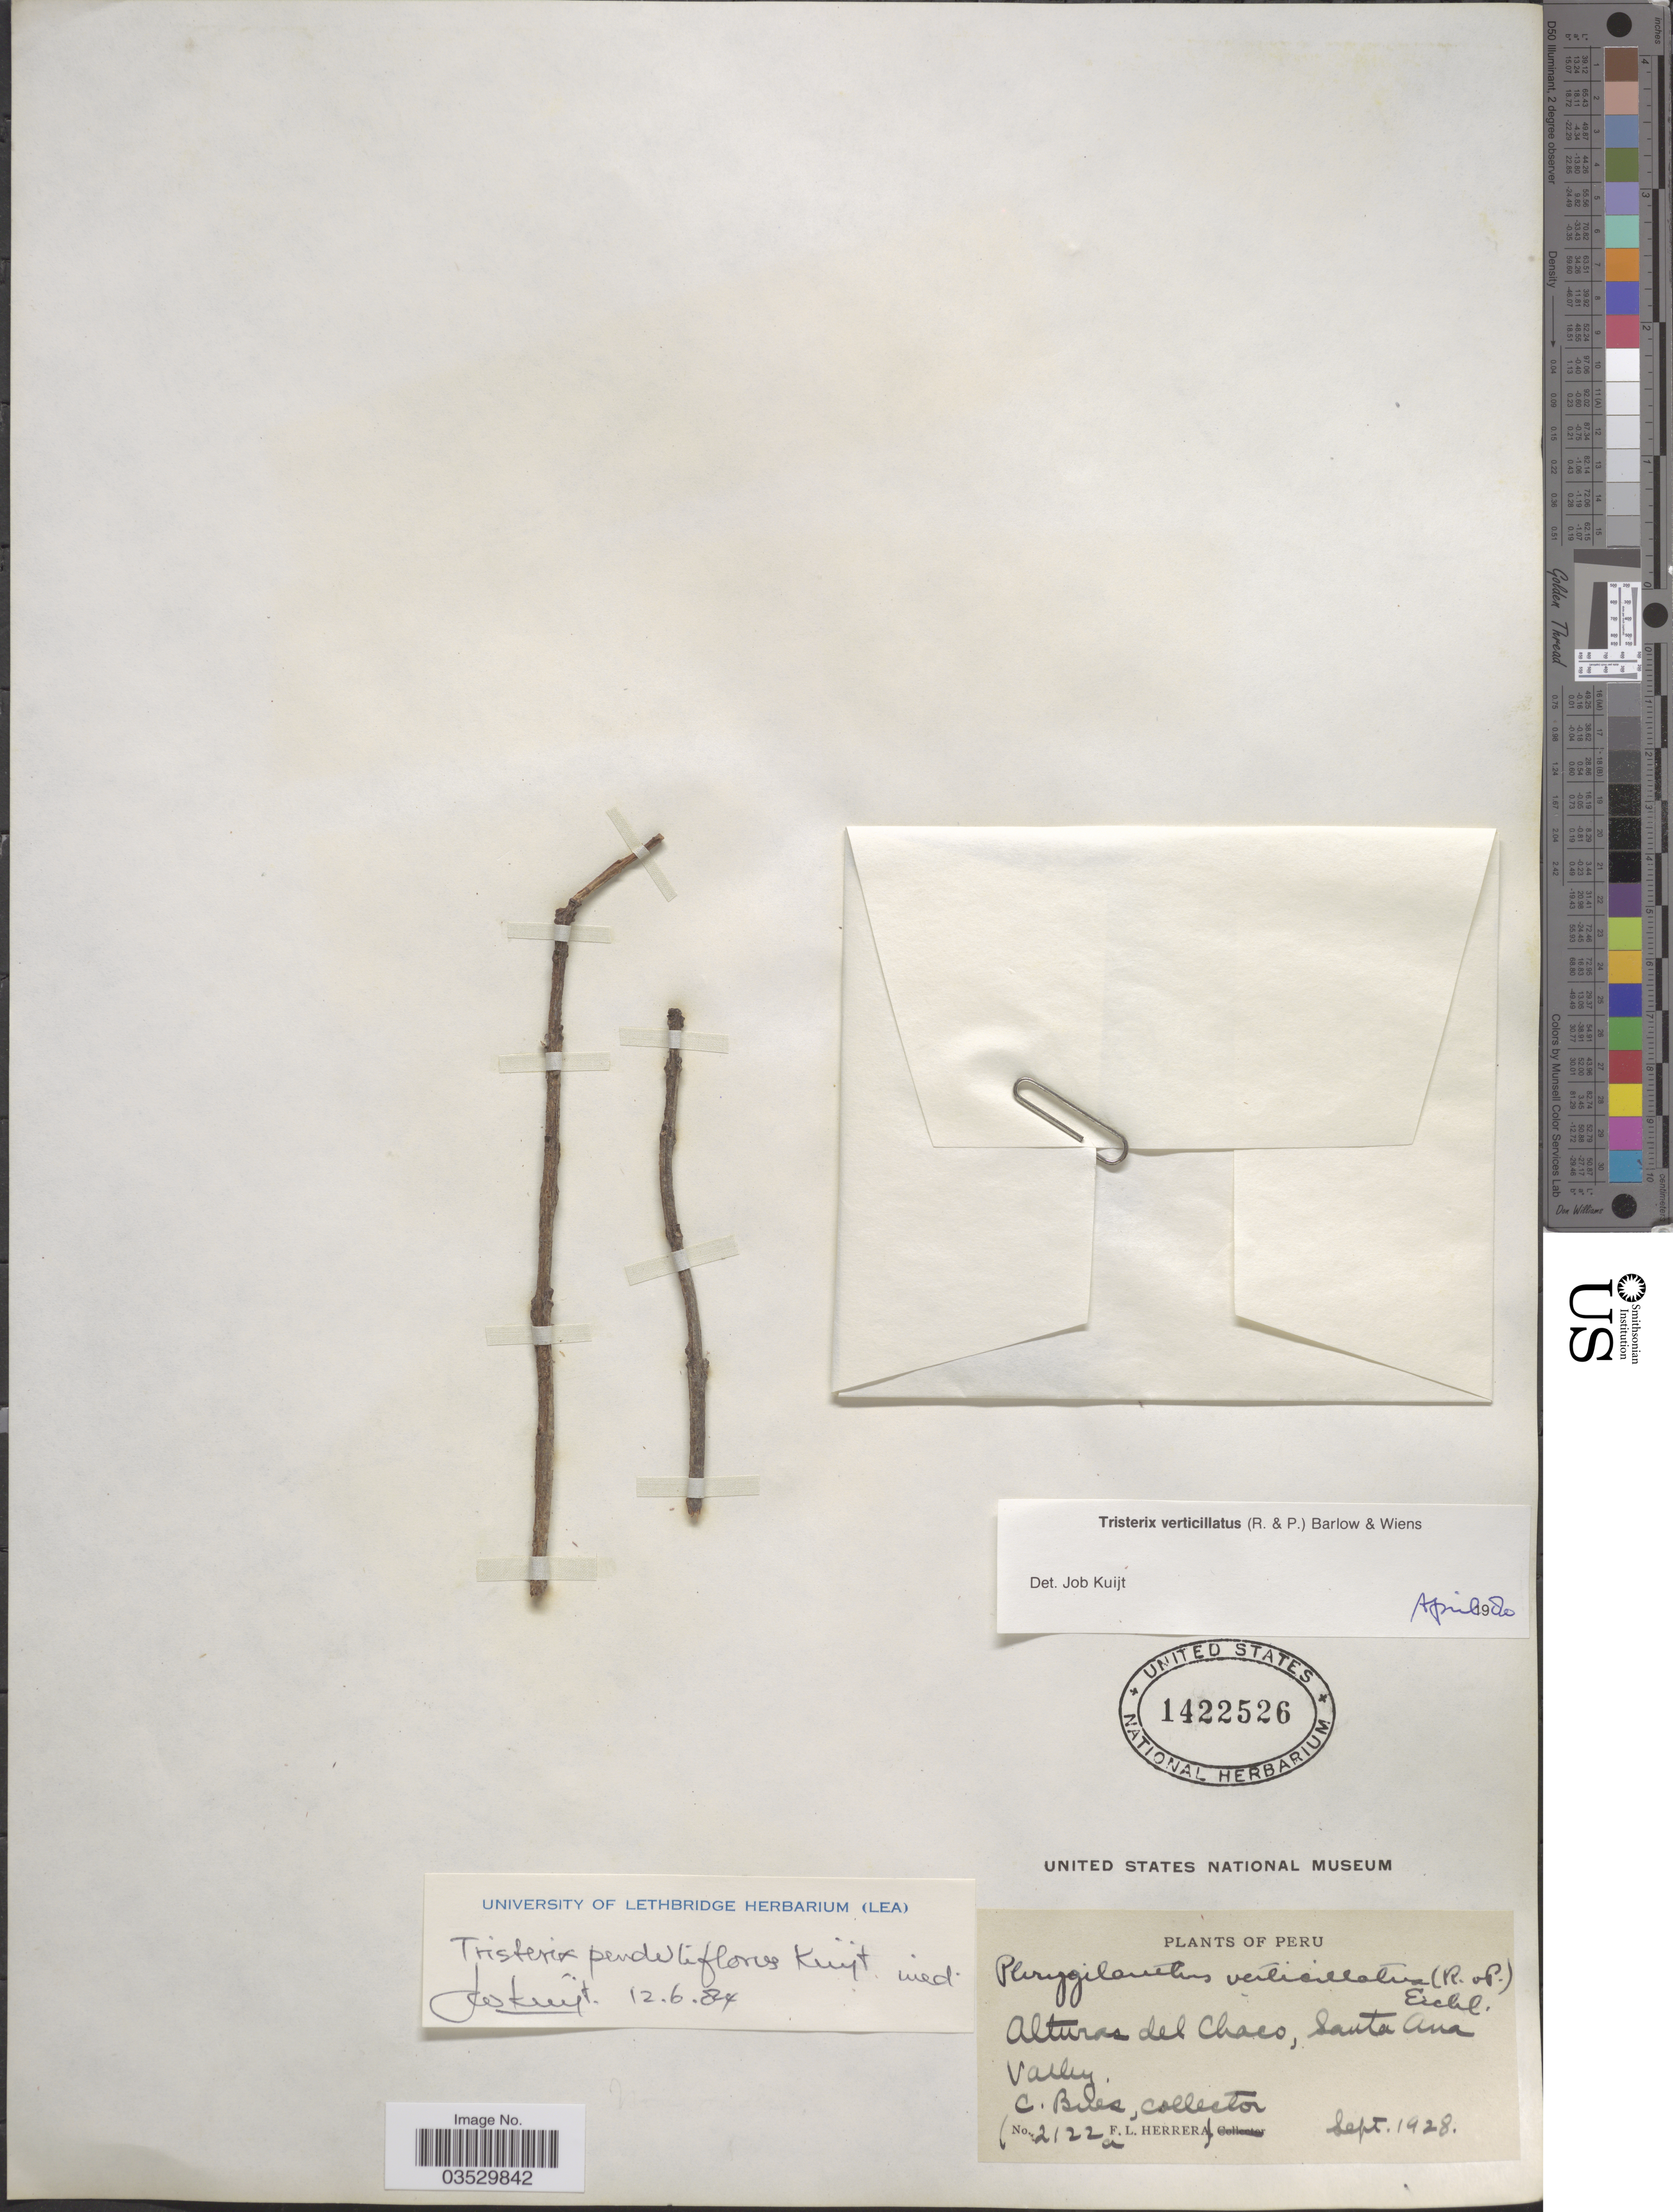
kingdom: Plantae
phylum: Tracheophyta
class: Magnoliopsida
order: Santalales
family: Loranthaceae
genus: Tristerix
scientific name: Tristerix penduliflorus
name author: Kuijt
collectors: C. Bues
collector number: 2122a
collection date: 1928-09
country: Peru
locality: Alturas del Chaco, Santa Ana Valley.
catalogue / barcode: US 1422526